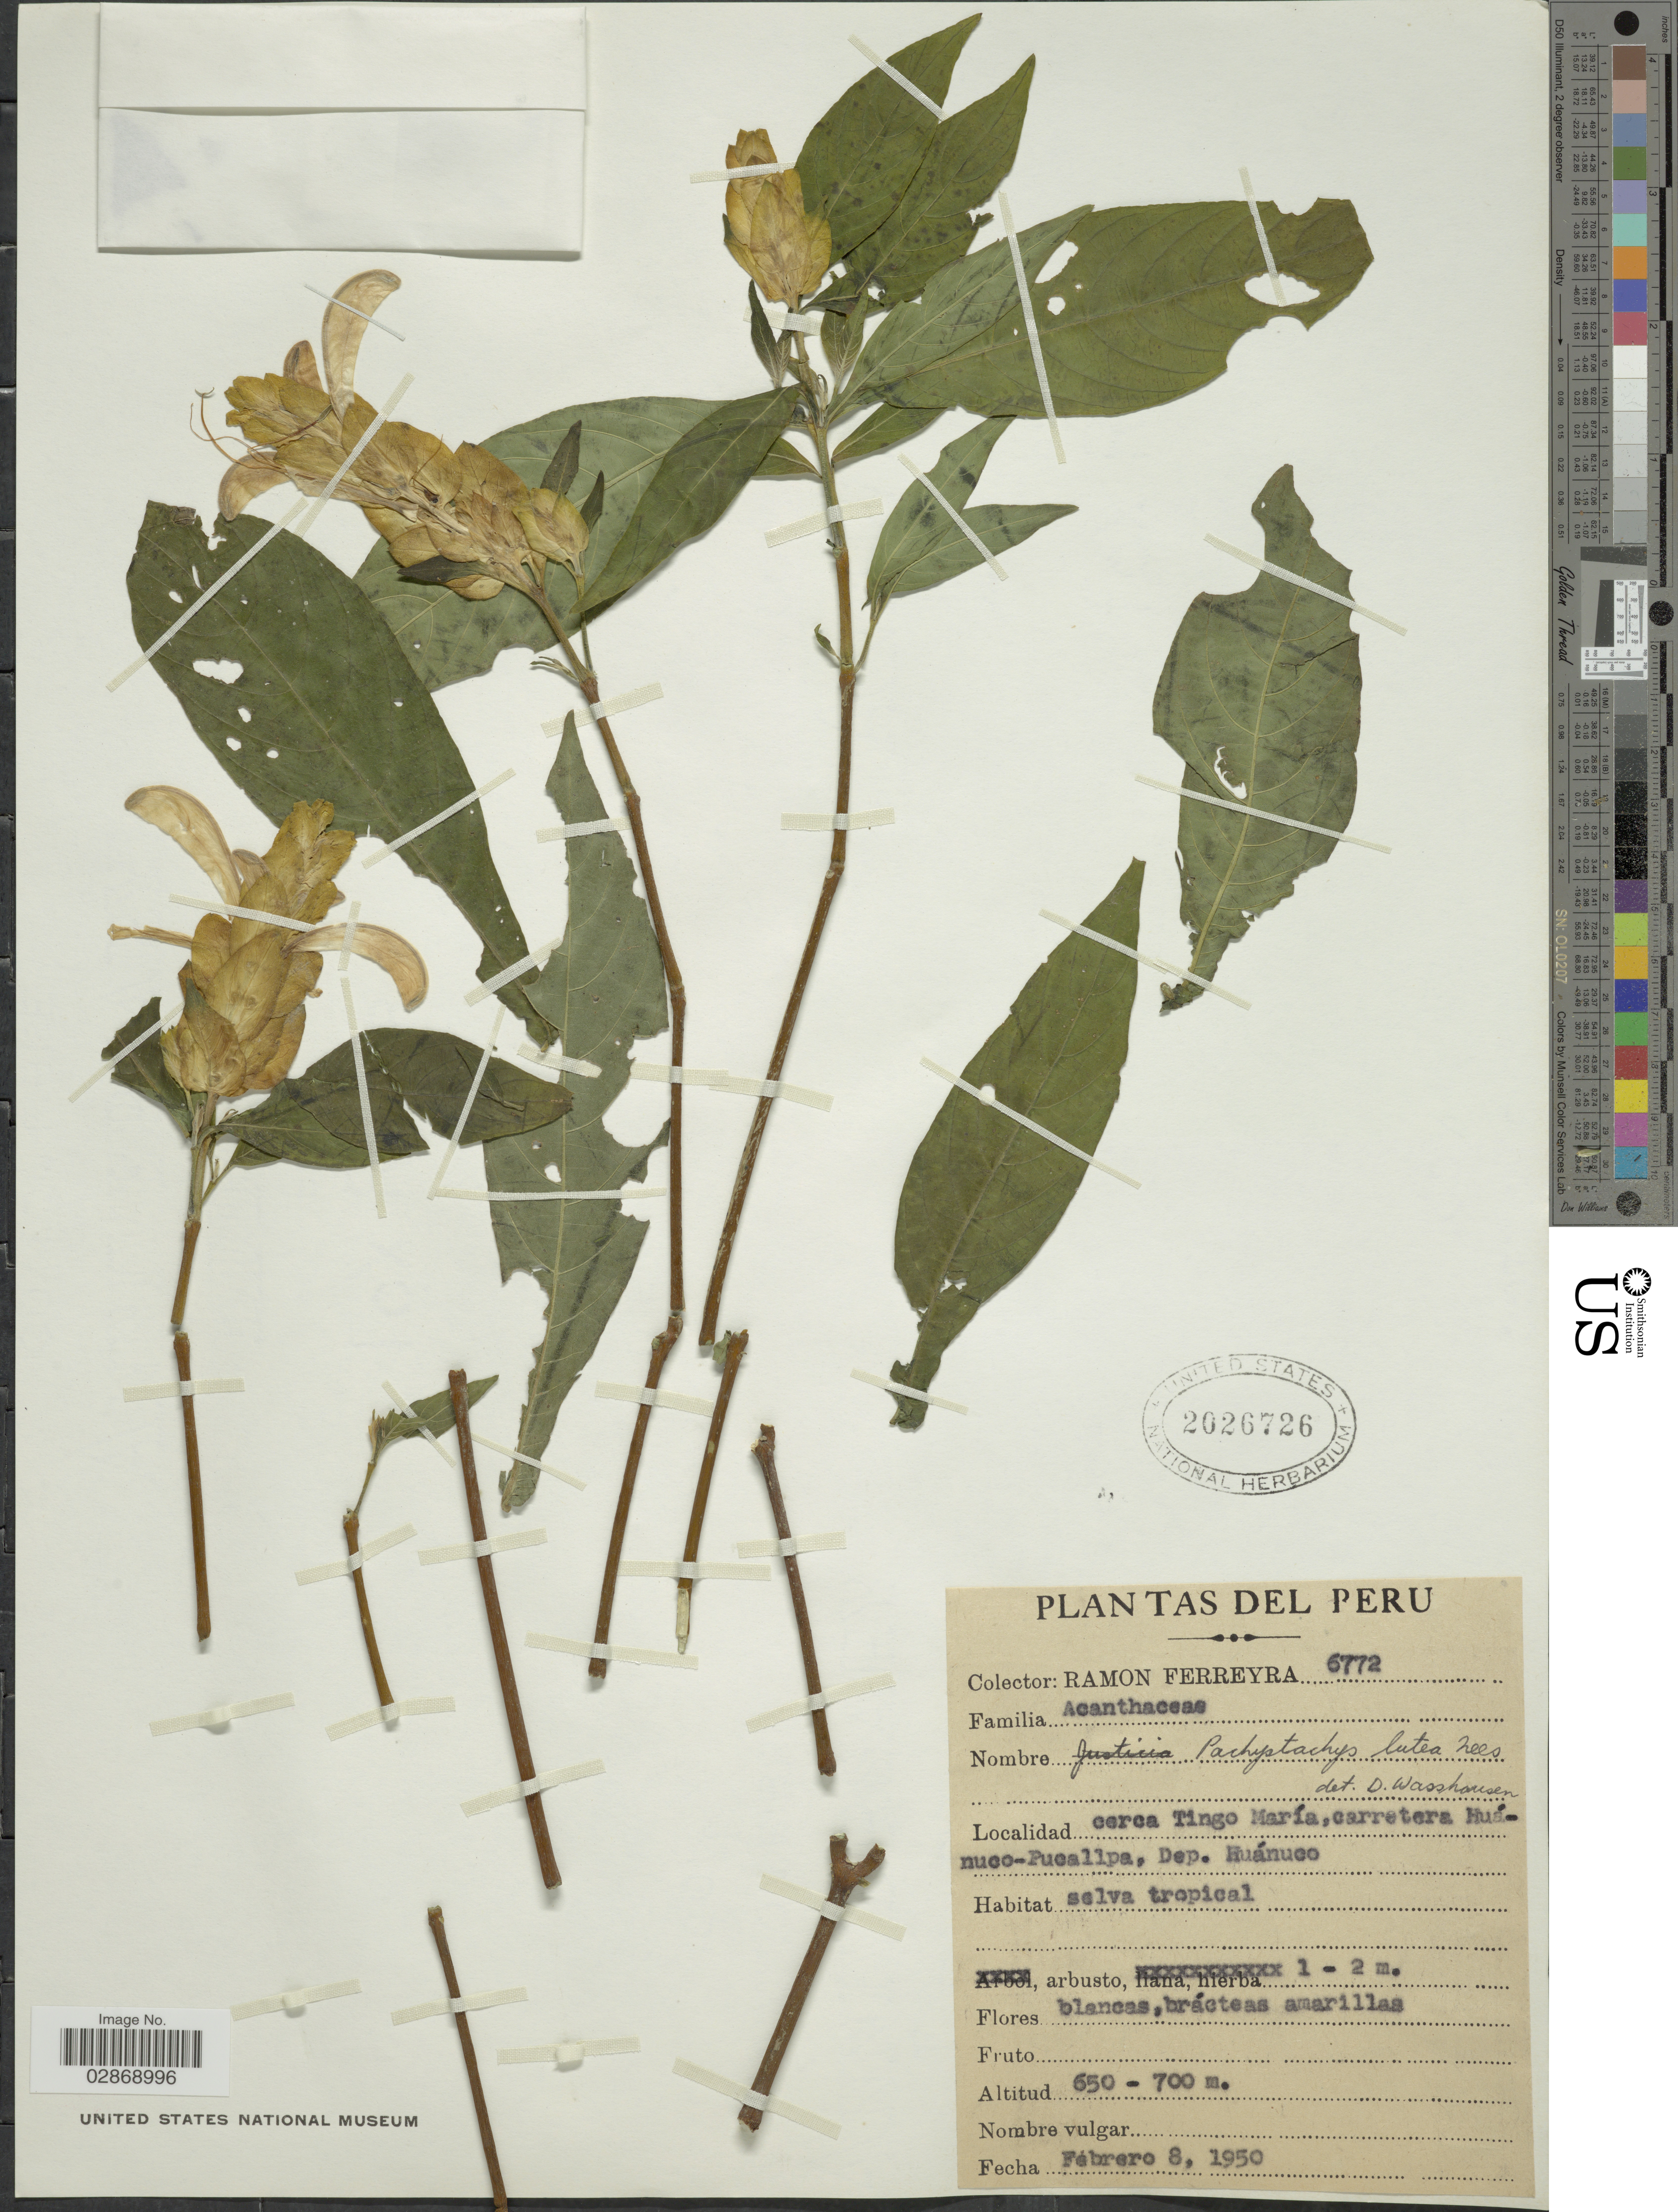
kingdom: Plantae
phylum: Tracheophyta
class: Magnoliopsida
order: Lamiales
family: Acanthaceae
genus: Pachystachys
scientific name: Pachystachys lutea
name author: Nees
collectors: R. A. Ferreyra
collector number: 6772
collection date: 1950-02-08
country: Peru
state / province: Huánuco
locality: Cerca Tingo María, carretera Huánuco-Pucallpa, Dep. Huánuco.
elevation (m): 650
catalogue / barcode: US 2026726